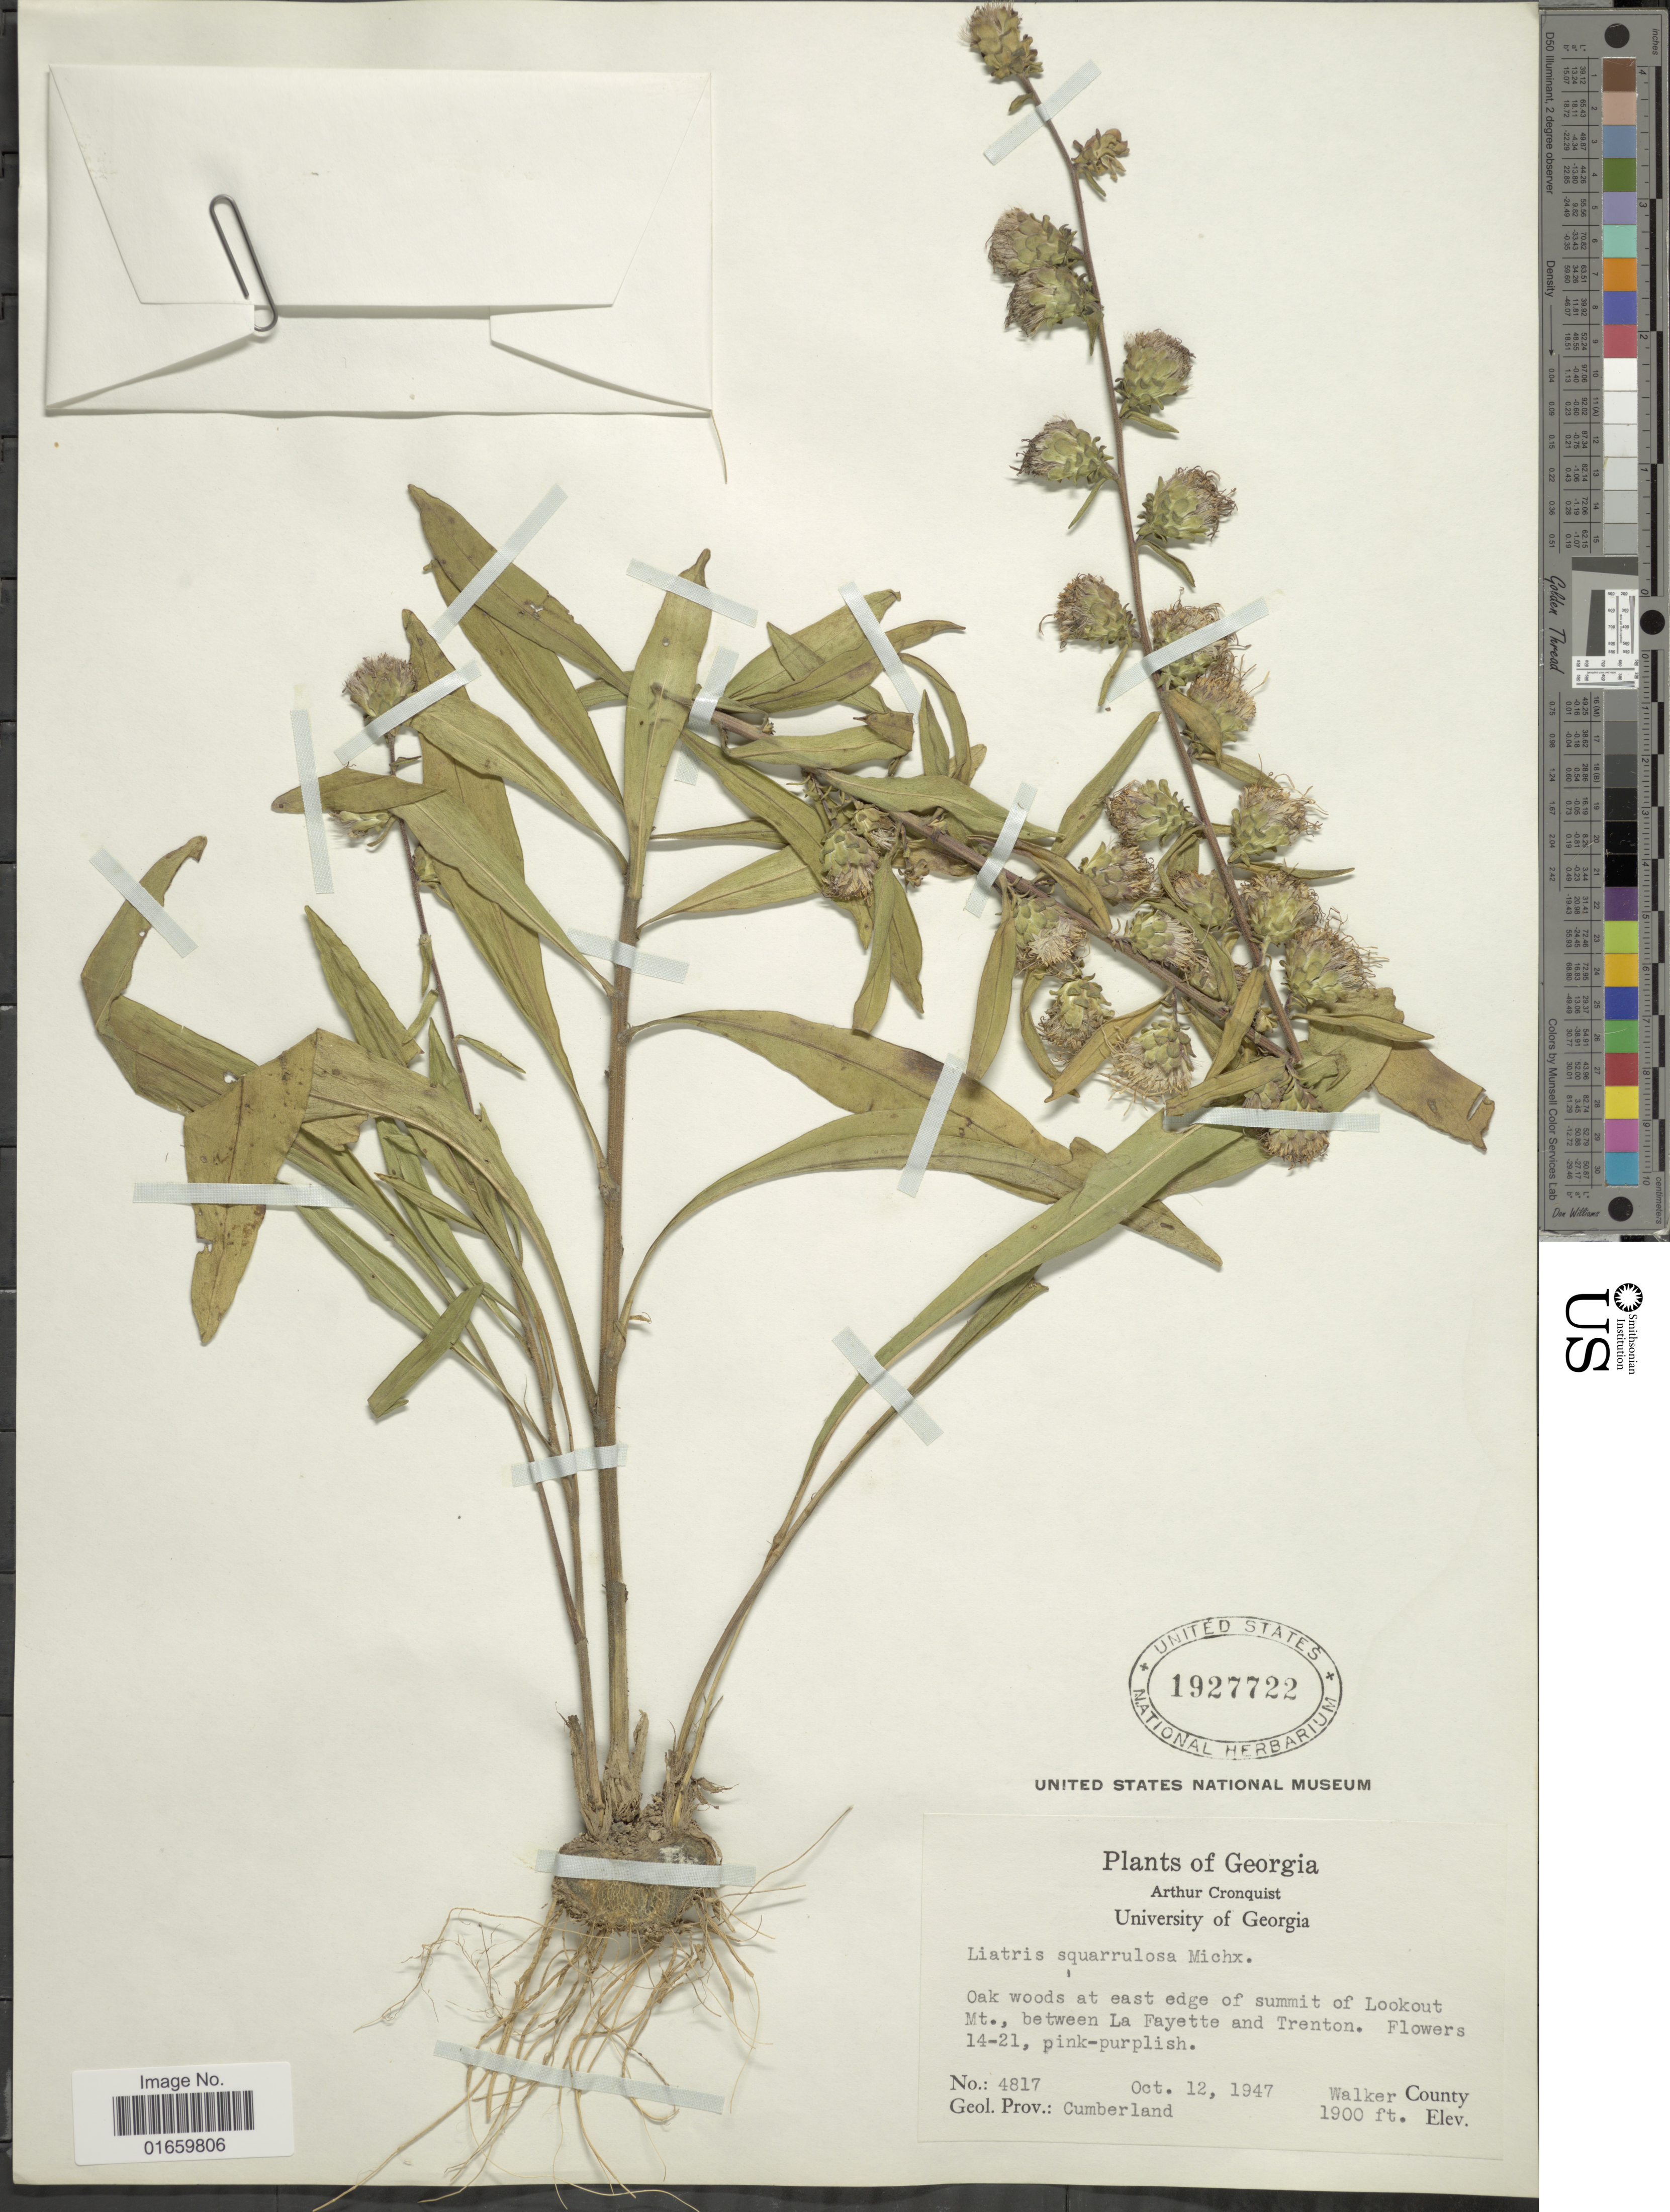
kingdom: Plantae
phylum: Tracheophyta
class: Magnoliopsida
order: Asterales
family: Asteraceae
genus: Liatris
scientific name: Liatris squarrulosa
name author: Michx.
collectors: A. J. Cronquist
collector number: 4817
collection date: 1947-10-12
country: United States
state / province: Georgia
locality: Oak woods at east edge of summit of Lookout, Mt., netween la Fayette and Trenton, Walker County, Geol. Prov.: Cumberland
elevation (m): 579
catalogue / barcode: US 1927722